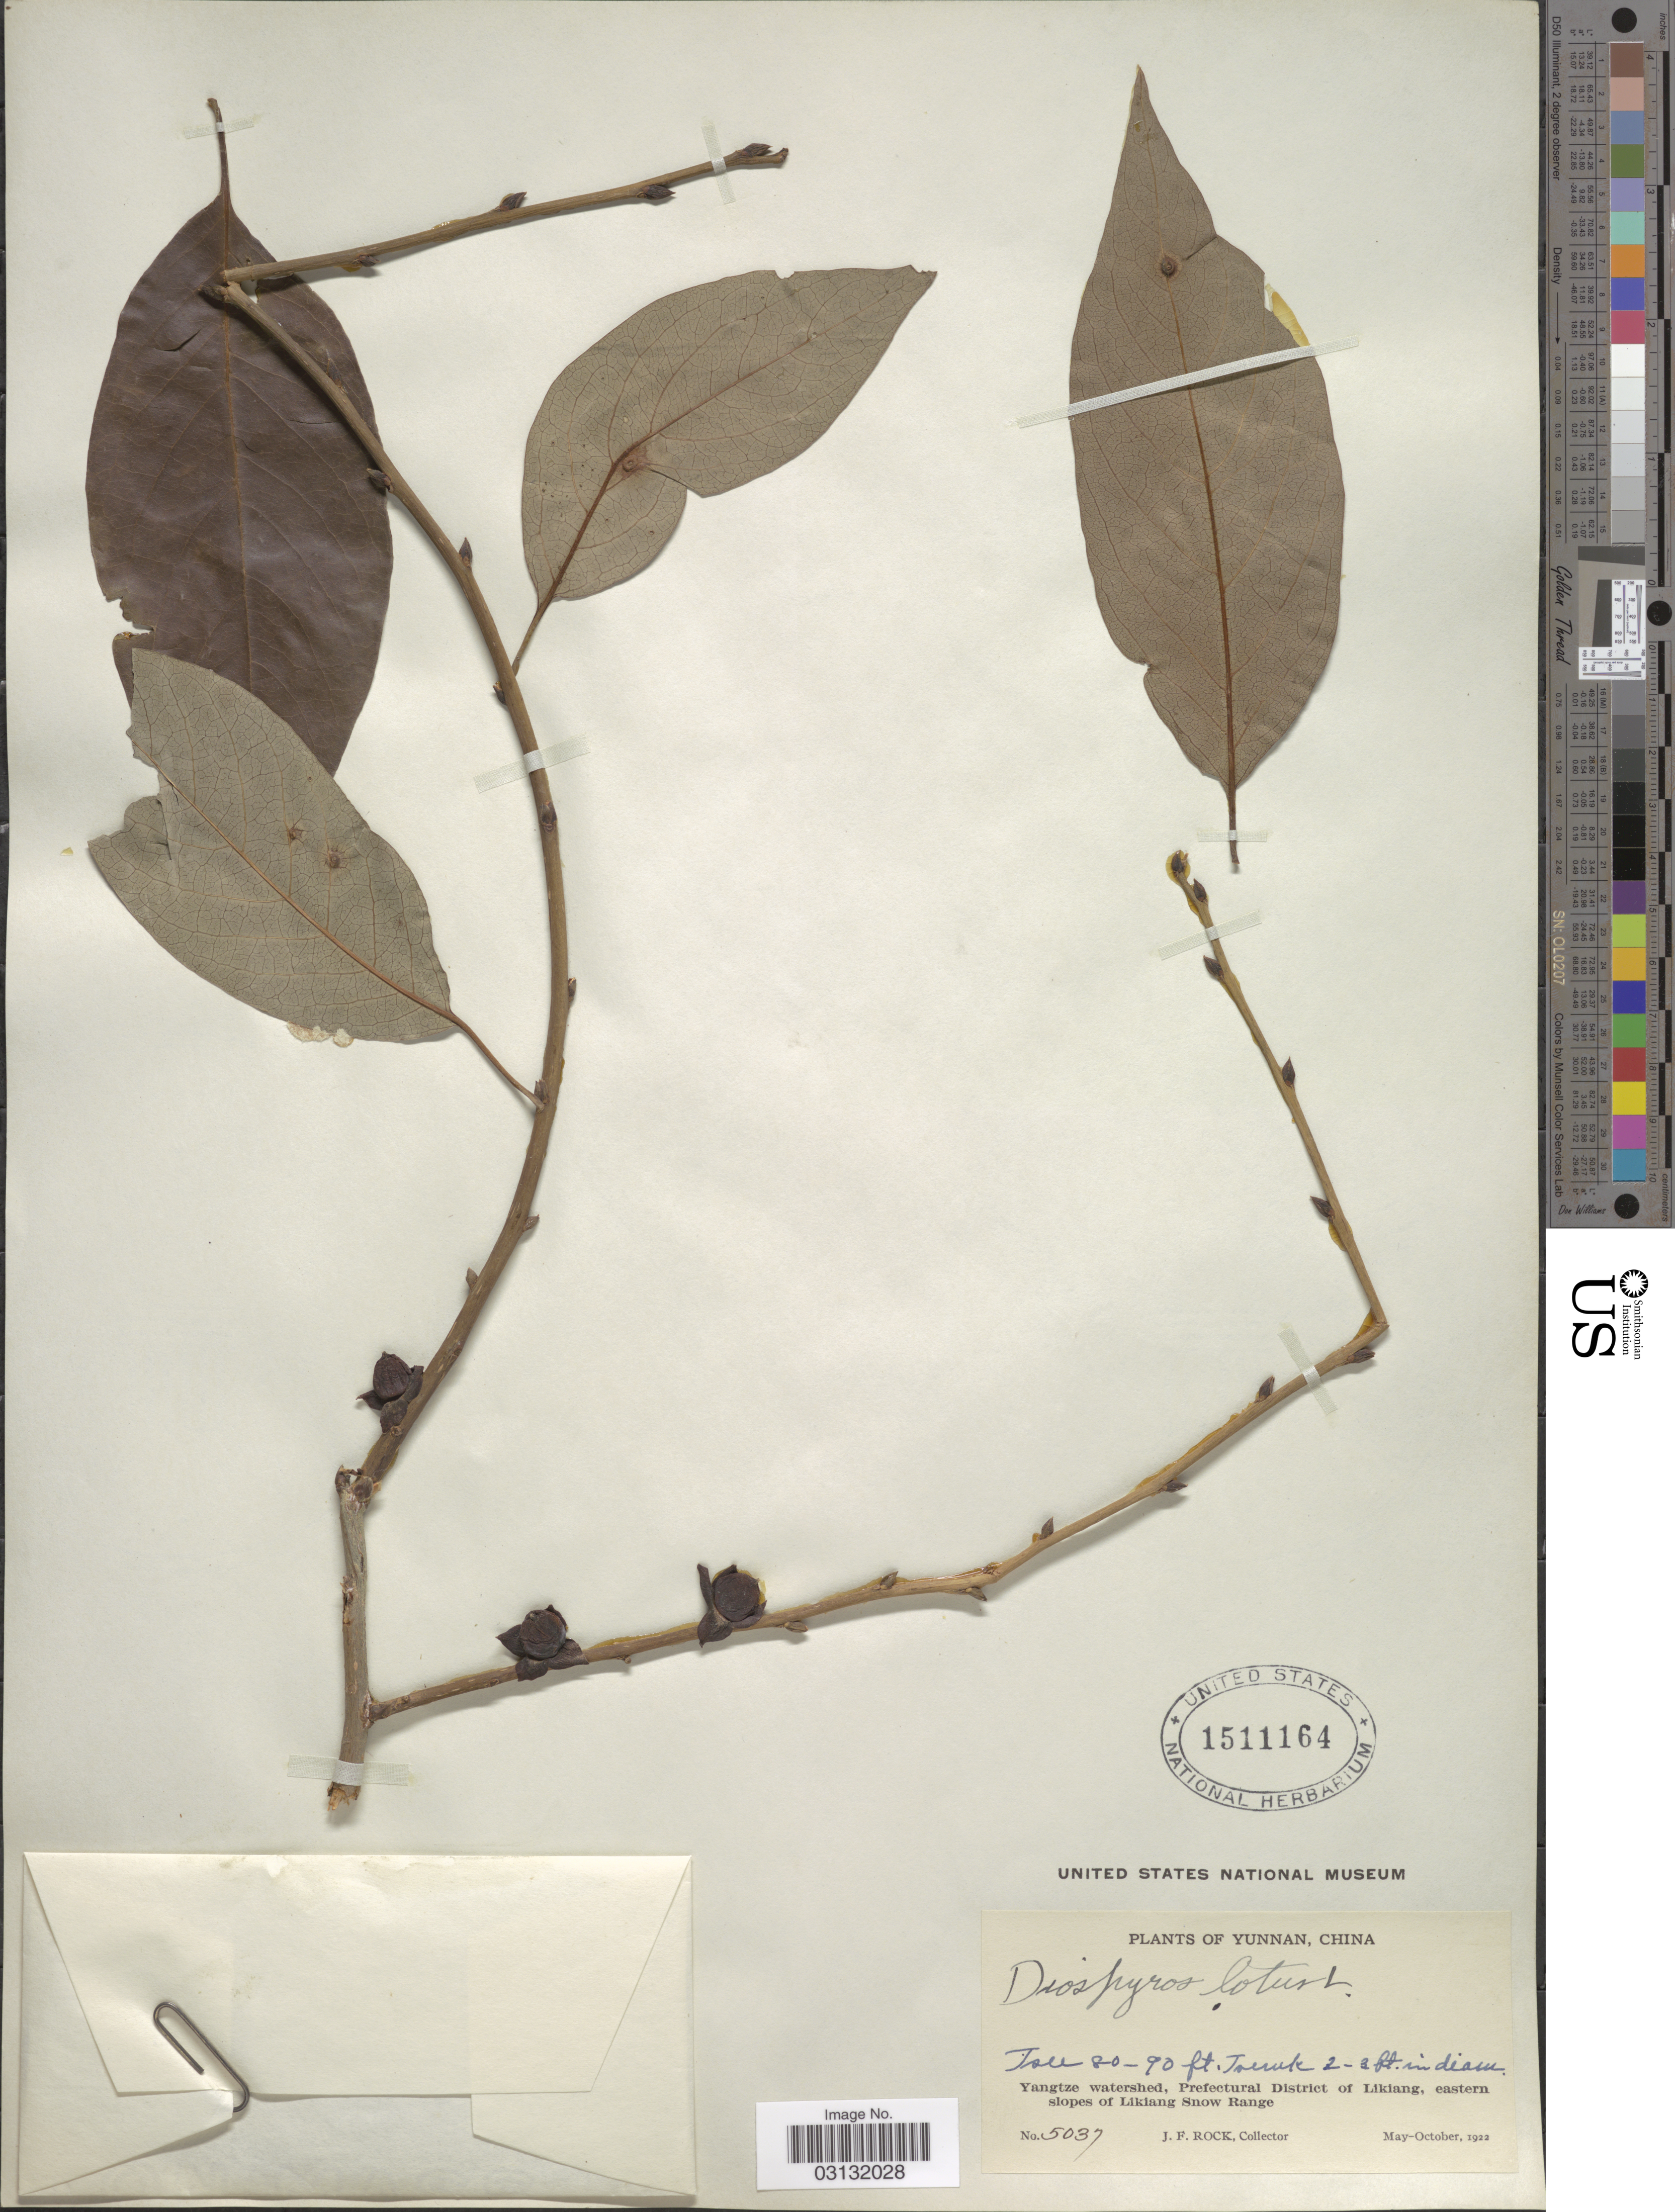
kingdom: Plantae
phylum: Tracheophyta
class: Magnoliopsida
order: Ericales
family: Ebenaceae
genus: Diospyros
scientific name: Diospyros lotus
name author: L.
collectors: J. Rock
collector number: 5037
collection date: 1922-05/1922-10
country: China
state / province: Yunnan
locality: Yangtze watershed, Prefectural District of Likiang, eastern slopes of Likiang Snow Range.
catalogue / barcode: US 1511164